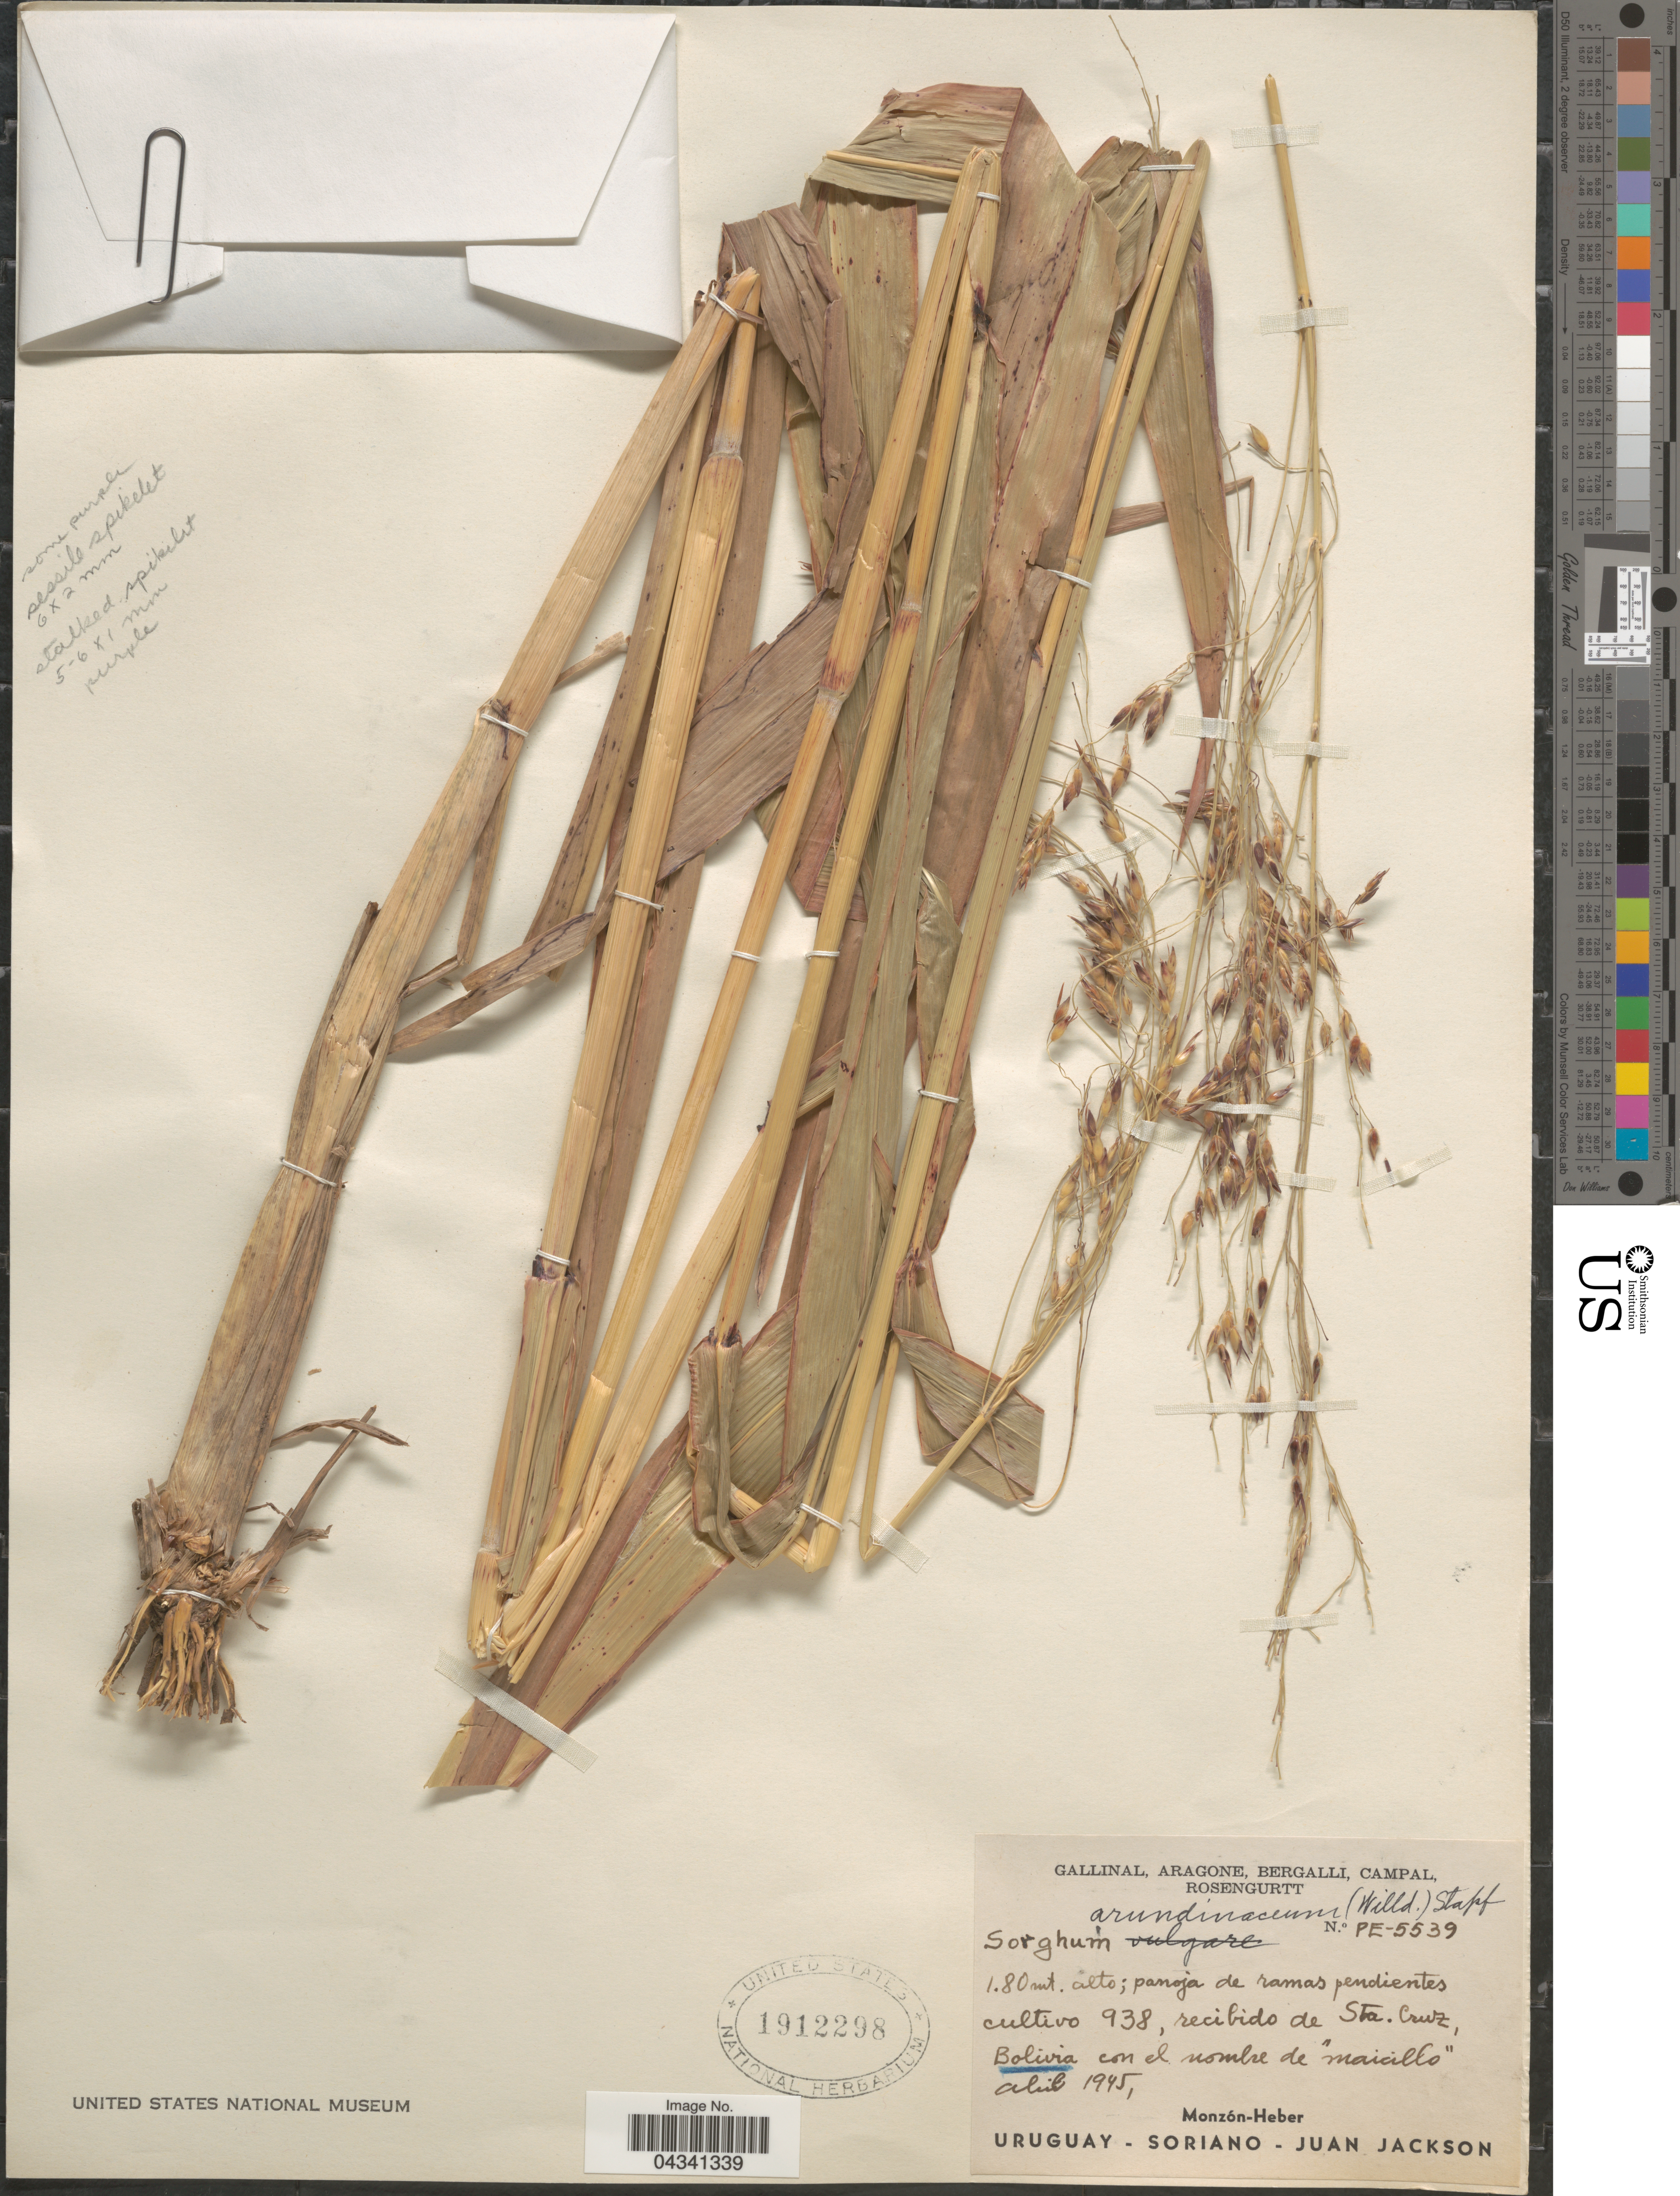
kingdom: Plantae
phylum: Tracheophyta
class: Liliopsida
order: Poales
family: Poaceae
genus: Sorghum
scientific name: Sorghum arundinaceum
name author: (Desv.) Stapf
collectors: -. Gallinal, -- Aragone, -- Bergalli, -- Campal & Rosengurtt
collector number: PE-5539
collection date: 1945-04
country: Uruguay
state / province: Soriano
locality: Panoja de ramas pendientes cultivo 938. Monzón-Heber. Juan Jackson.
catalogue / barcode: US 1912298